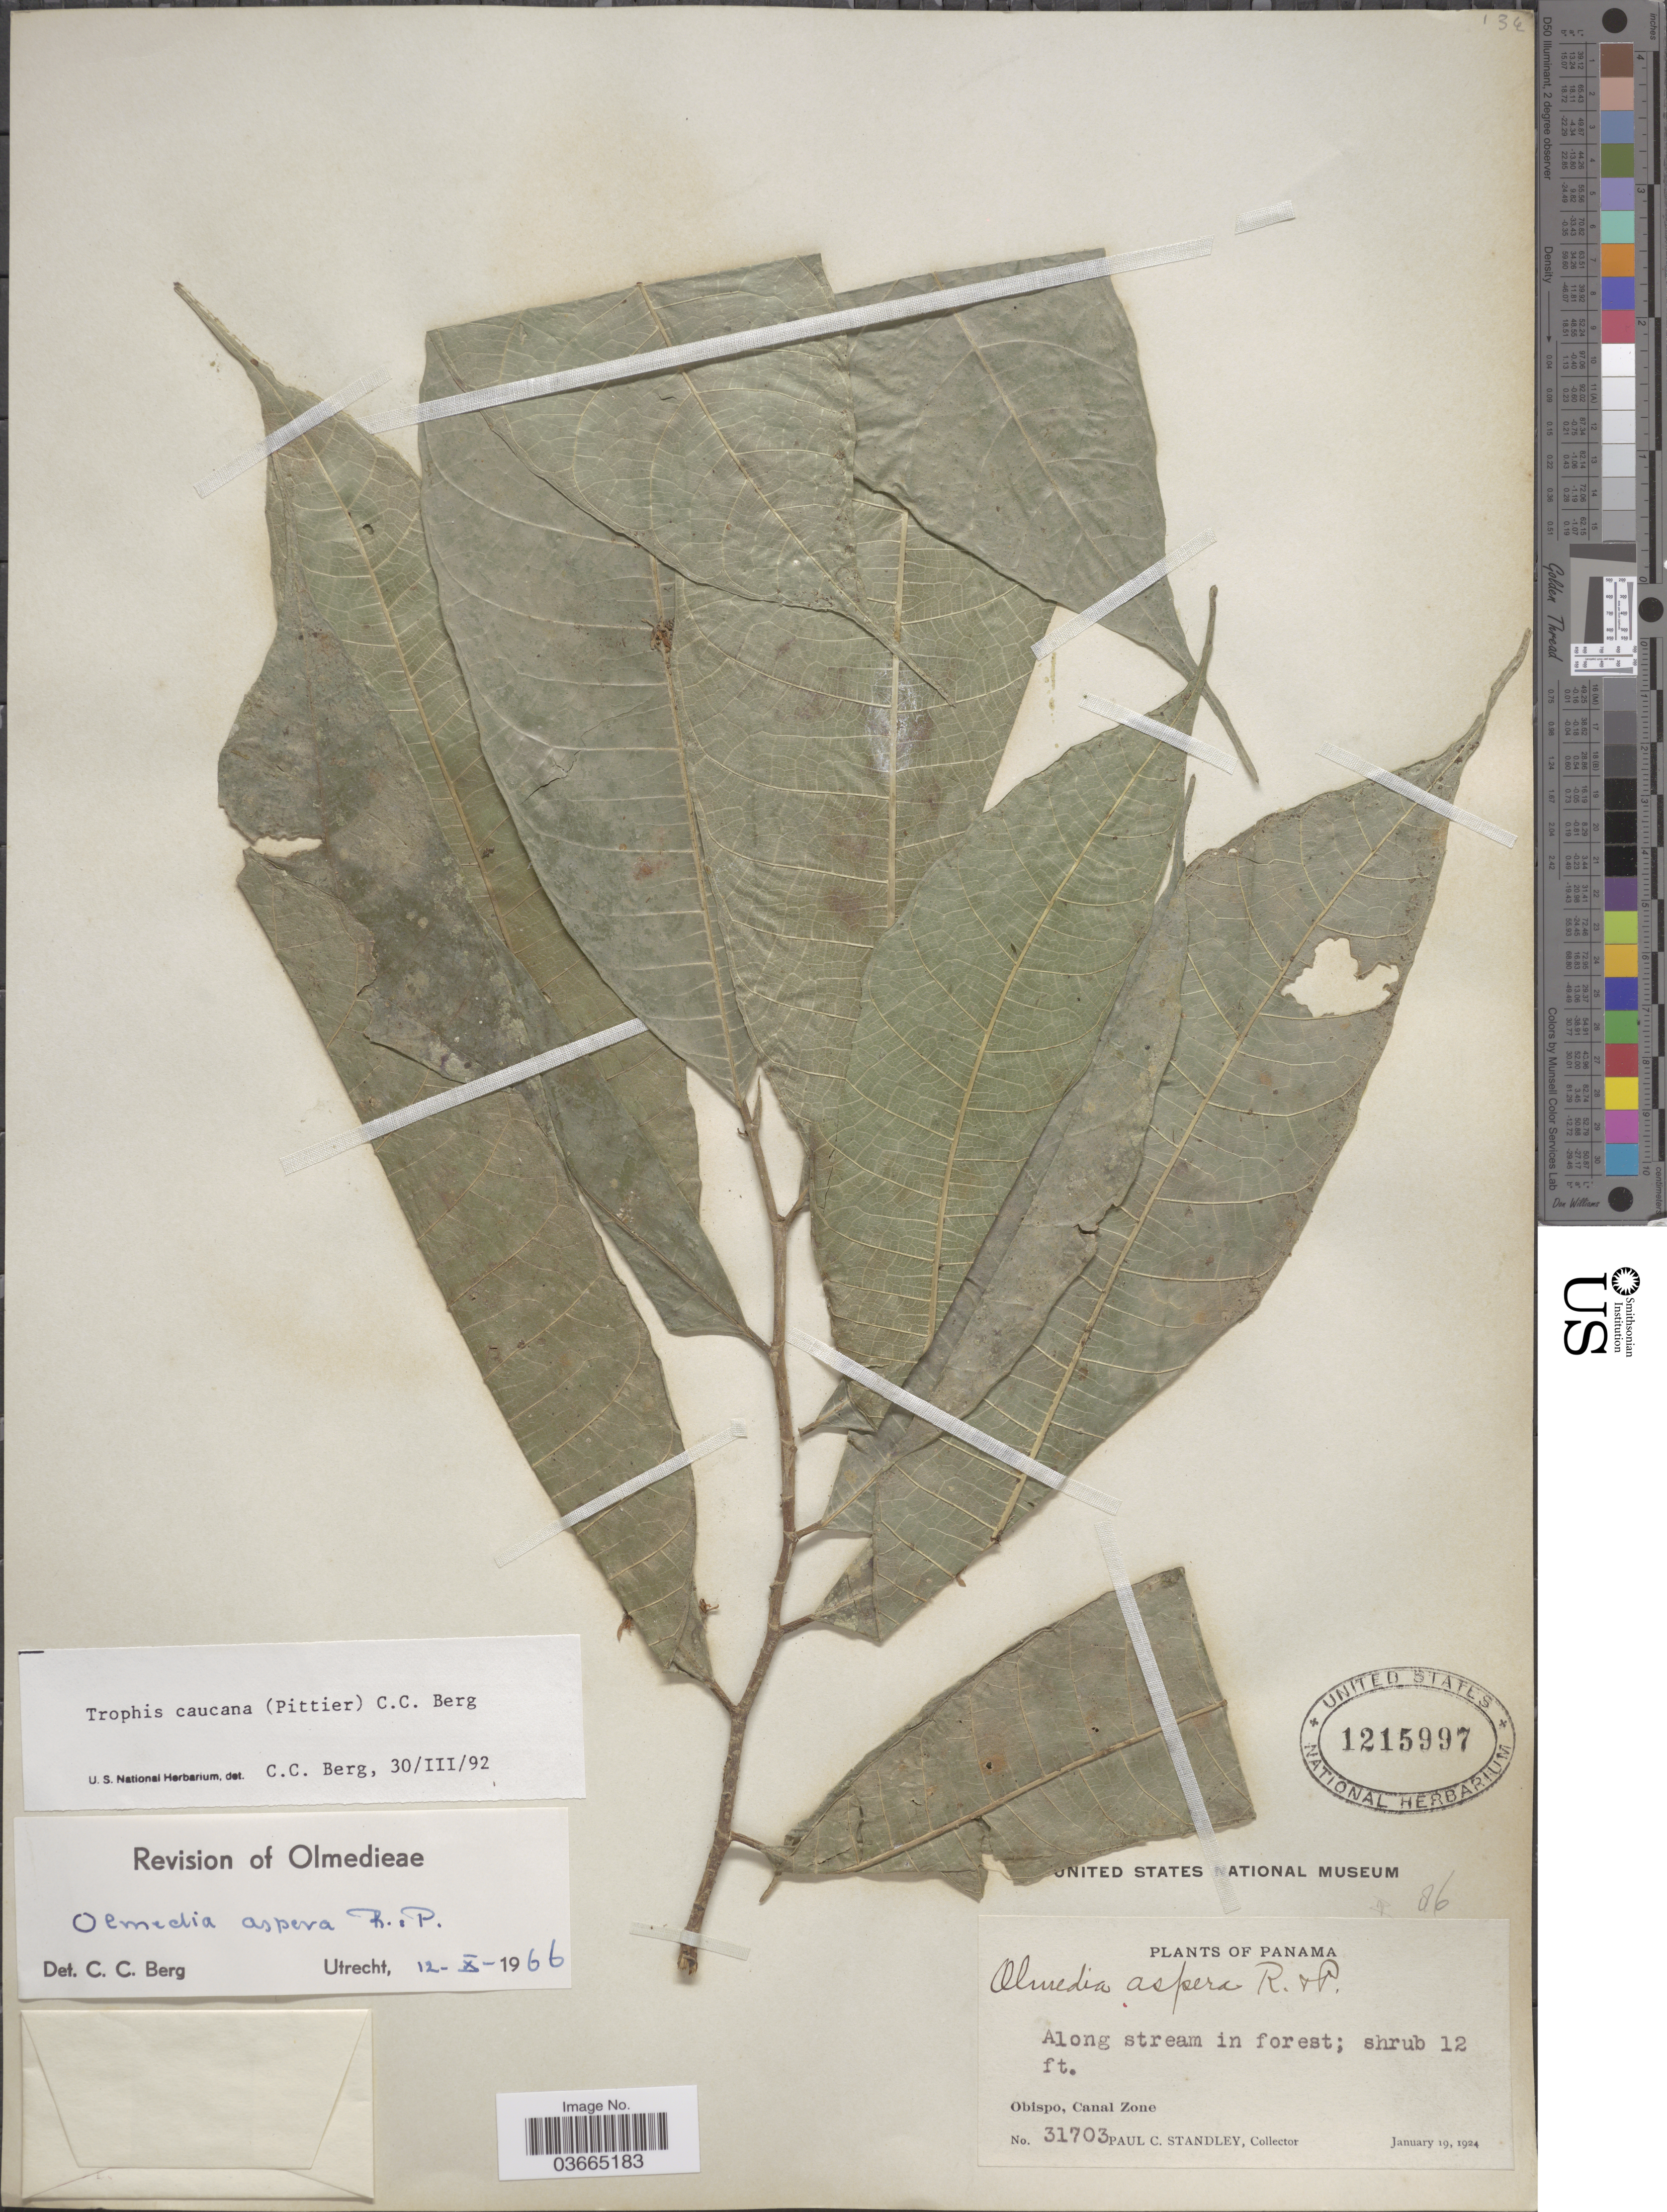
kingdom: Plantae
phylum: Tracheophyta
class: Magnoliopsida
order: Rosales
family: Moraceae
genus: Olmedia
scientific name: Olmedia aspera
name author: Ruiz & Pav.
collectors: P. C. Standley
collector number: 31703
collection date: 1924-01-19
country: Panama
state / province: Colón / Panamá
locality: Obispo, Canal Zone.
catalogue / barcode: US 1215997